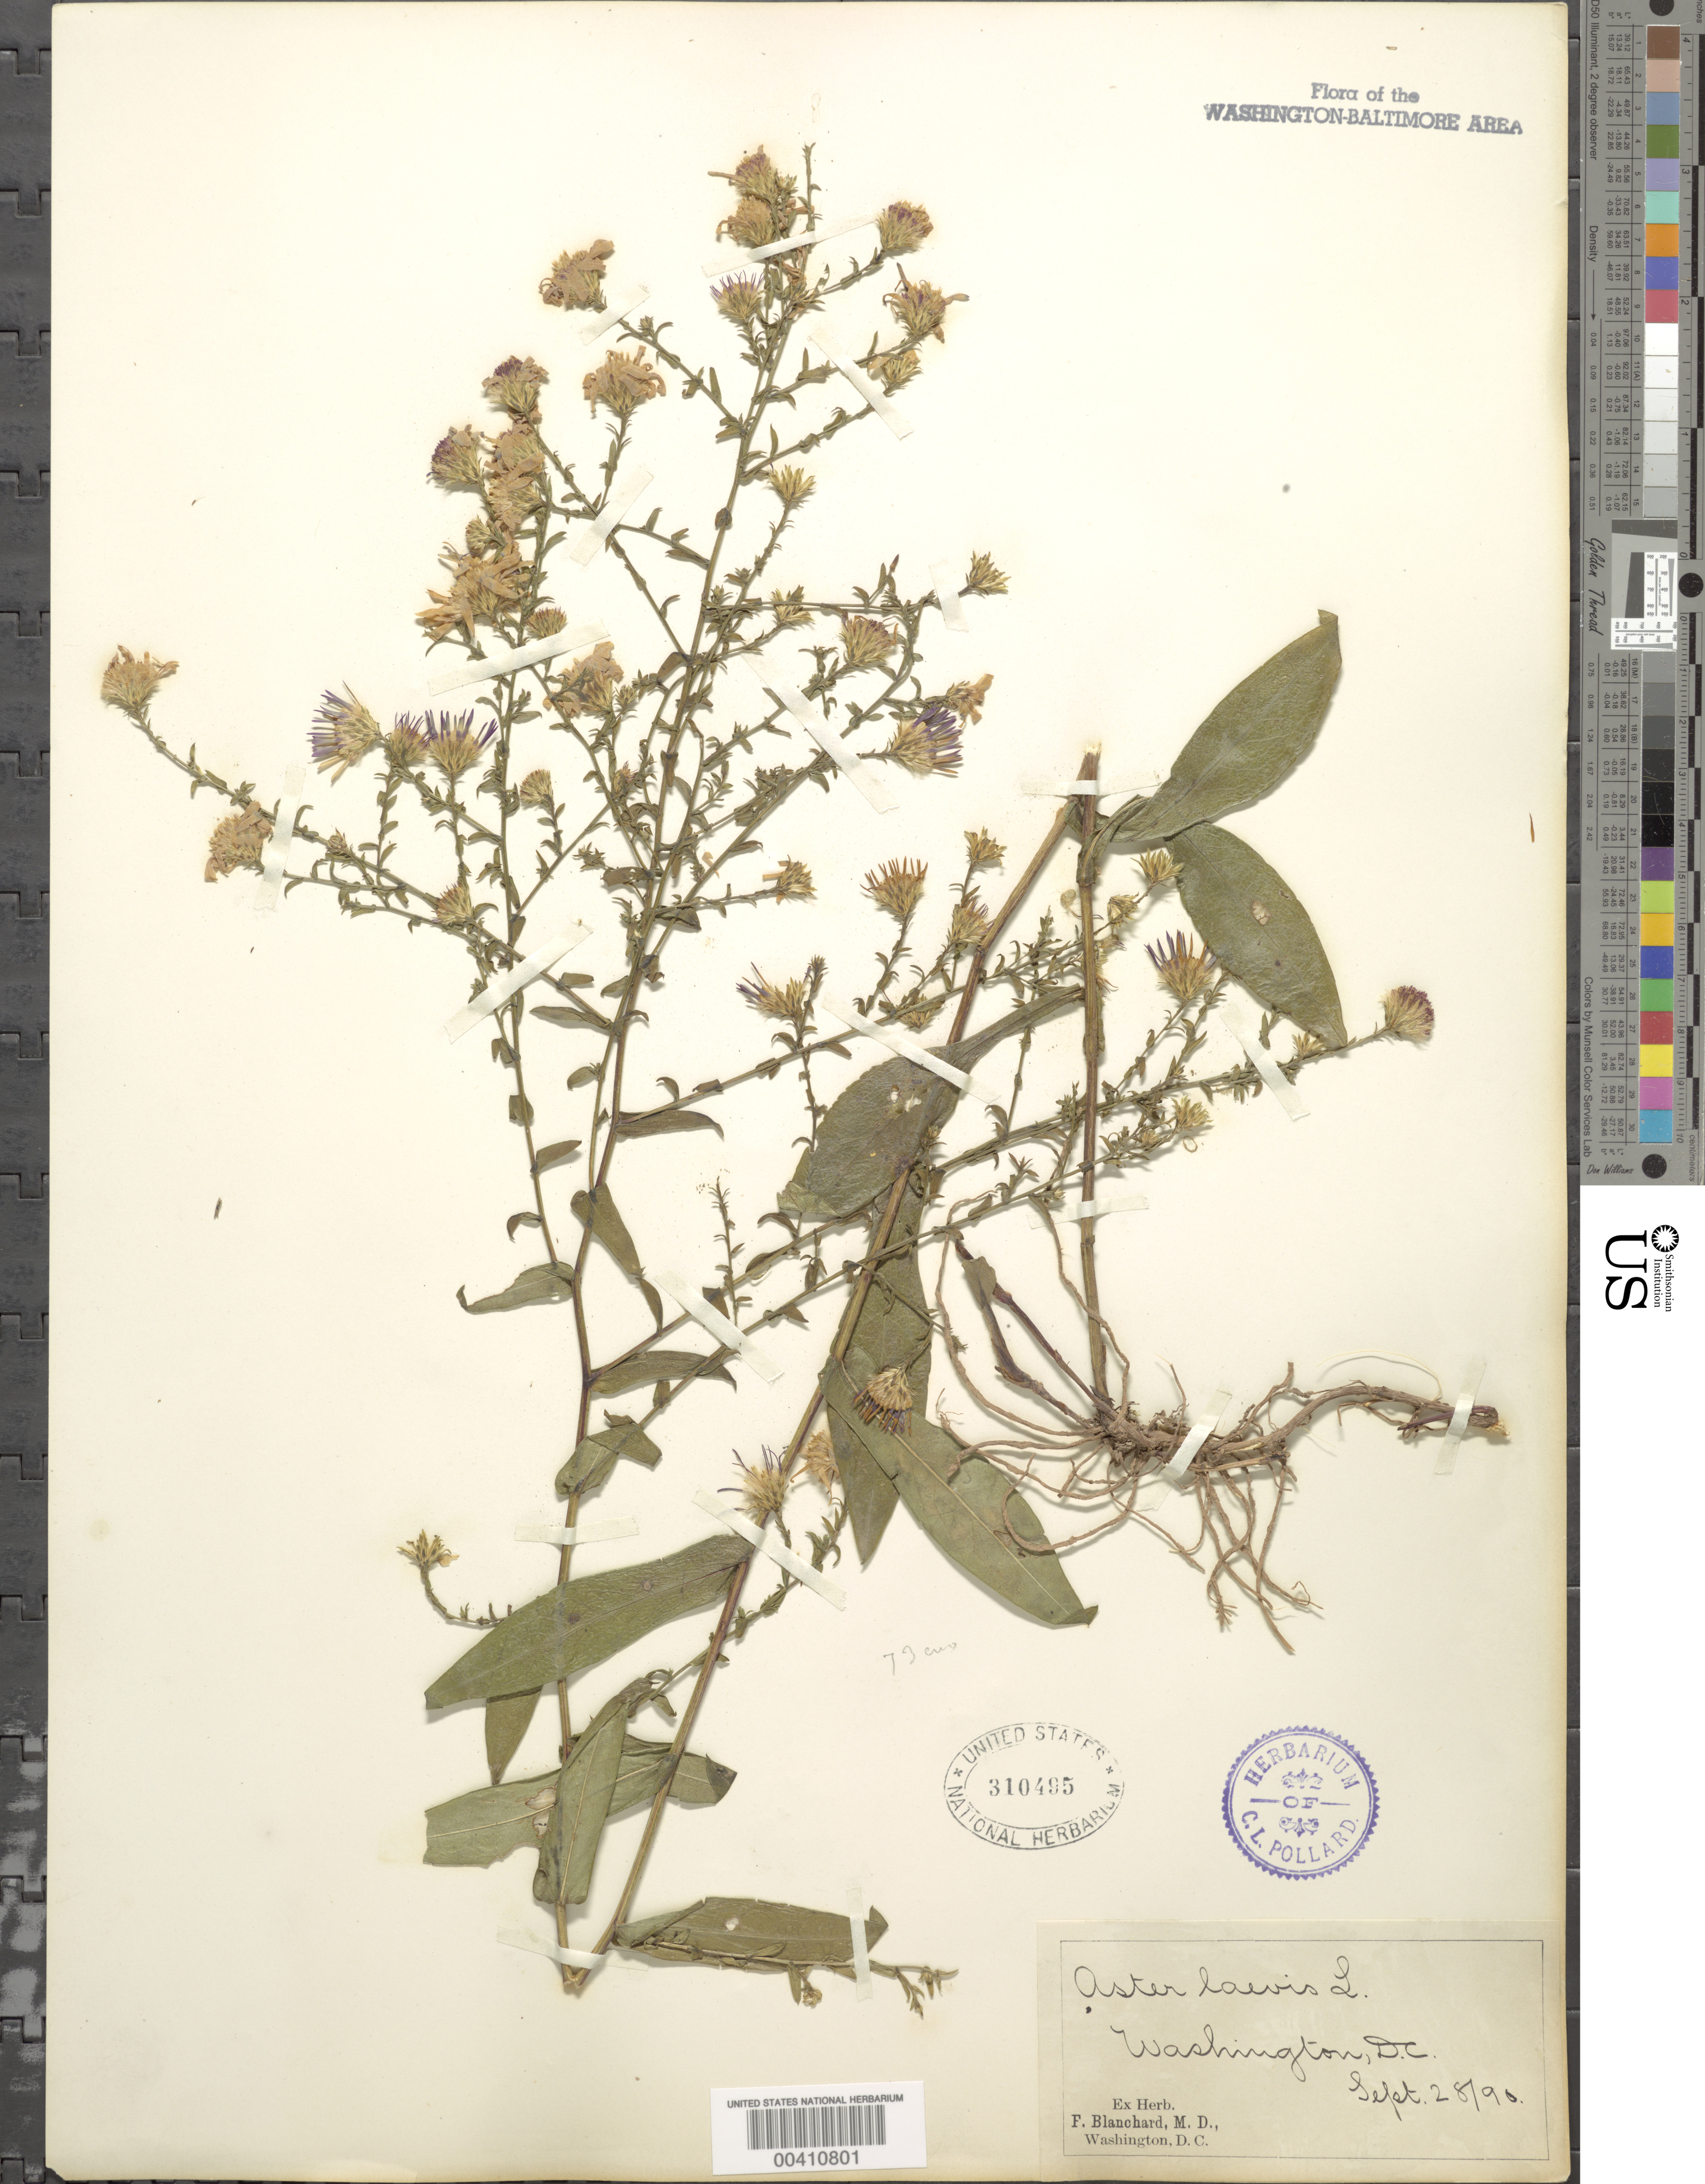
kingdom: Plantae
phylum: Tracheophyta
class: Magnoliopsida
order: Asterales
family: Asteraceae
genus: Symphyotrichum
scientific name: Symphyotrichum laeve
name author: (L.) Á. Löve & D. Löve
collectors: F. Blachard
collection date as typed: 28 Sep 1890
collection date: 1890-09-28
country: United States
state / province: District of Columbia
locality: Washington DC Area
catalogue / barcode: US 310495